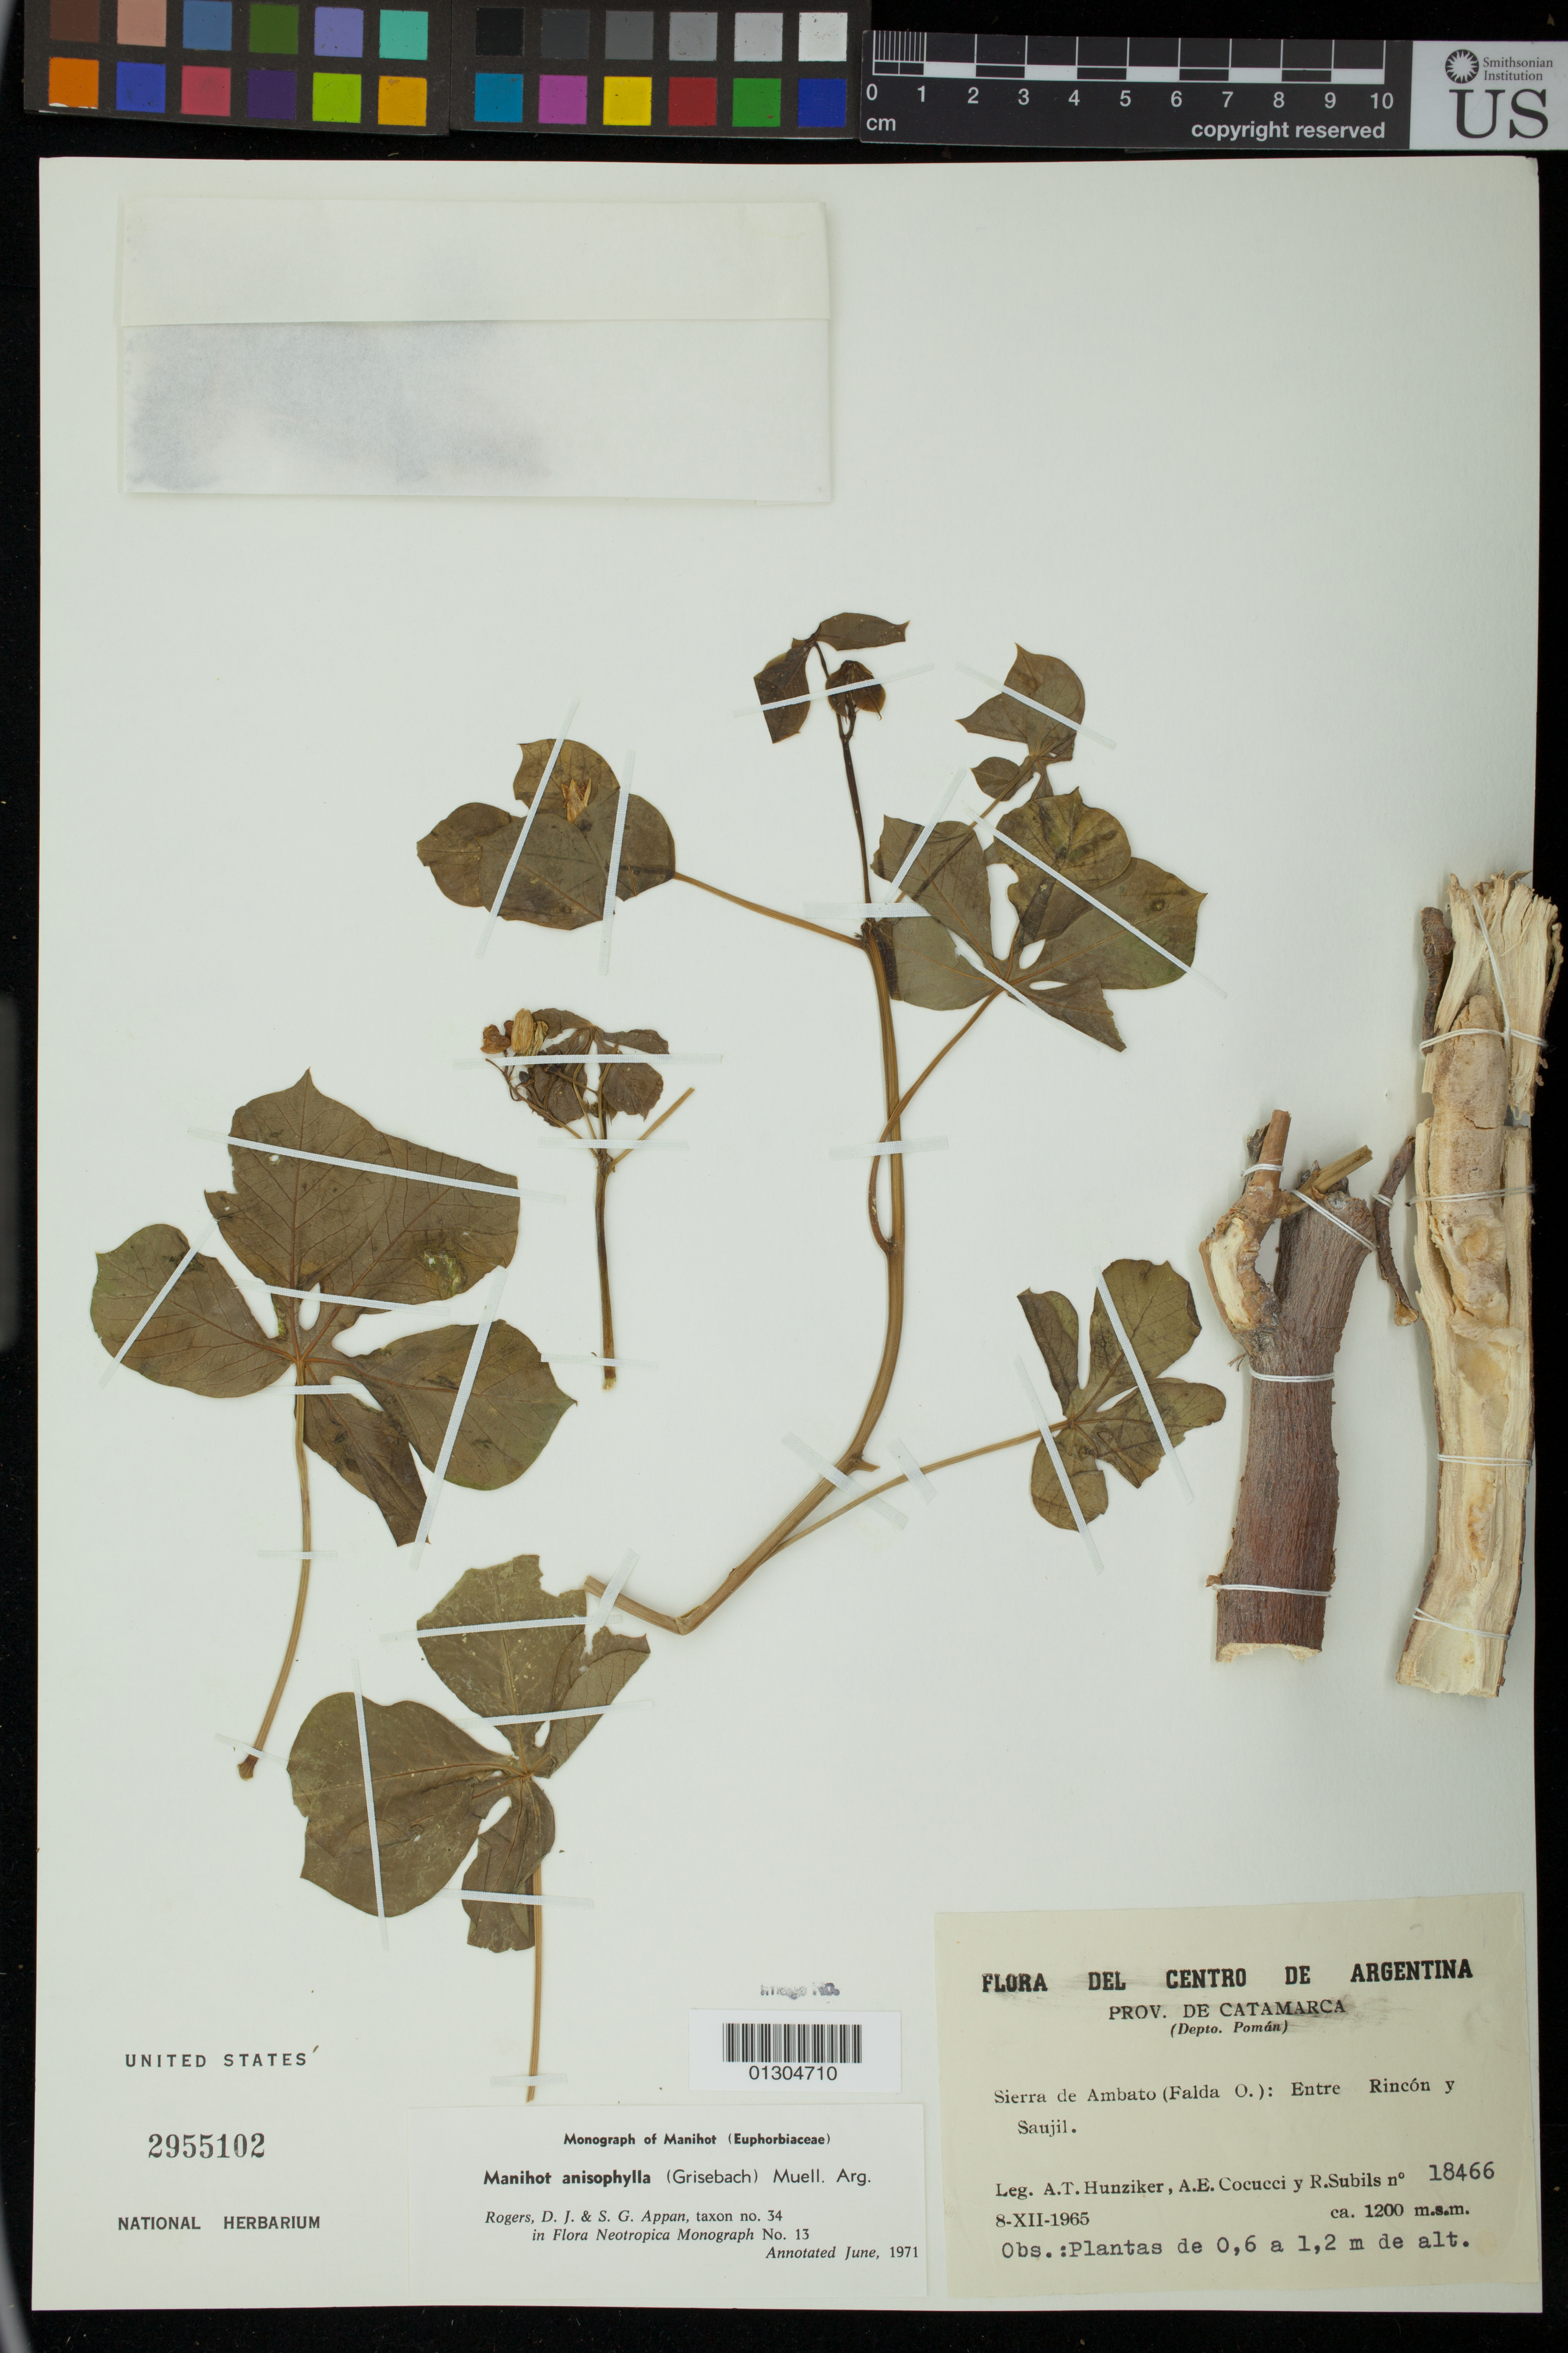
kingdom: Plantae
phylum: Tracheophyta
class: Magnoliopsida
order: Malpighiales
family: Euphorbiaceae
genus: Manihot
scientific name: Manihot anisophylla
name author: (Griseb.) Müll. Arg.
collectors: A. T. Hunziker, A. Cocucci & R. Subils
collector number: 18466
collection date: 1965-12-08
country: Argentina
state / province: Catamarca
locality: Sierra de Ambato (Falda O): Entre Rincon y Saujil.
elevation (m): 1200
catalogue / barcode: US 2955102